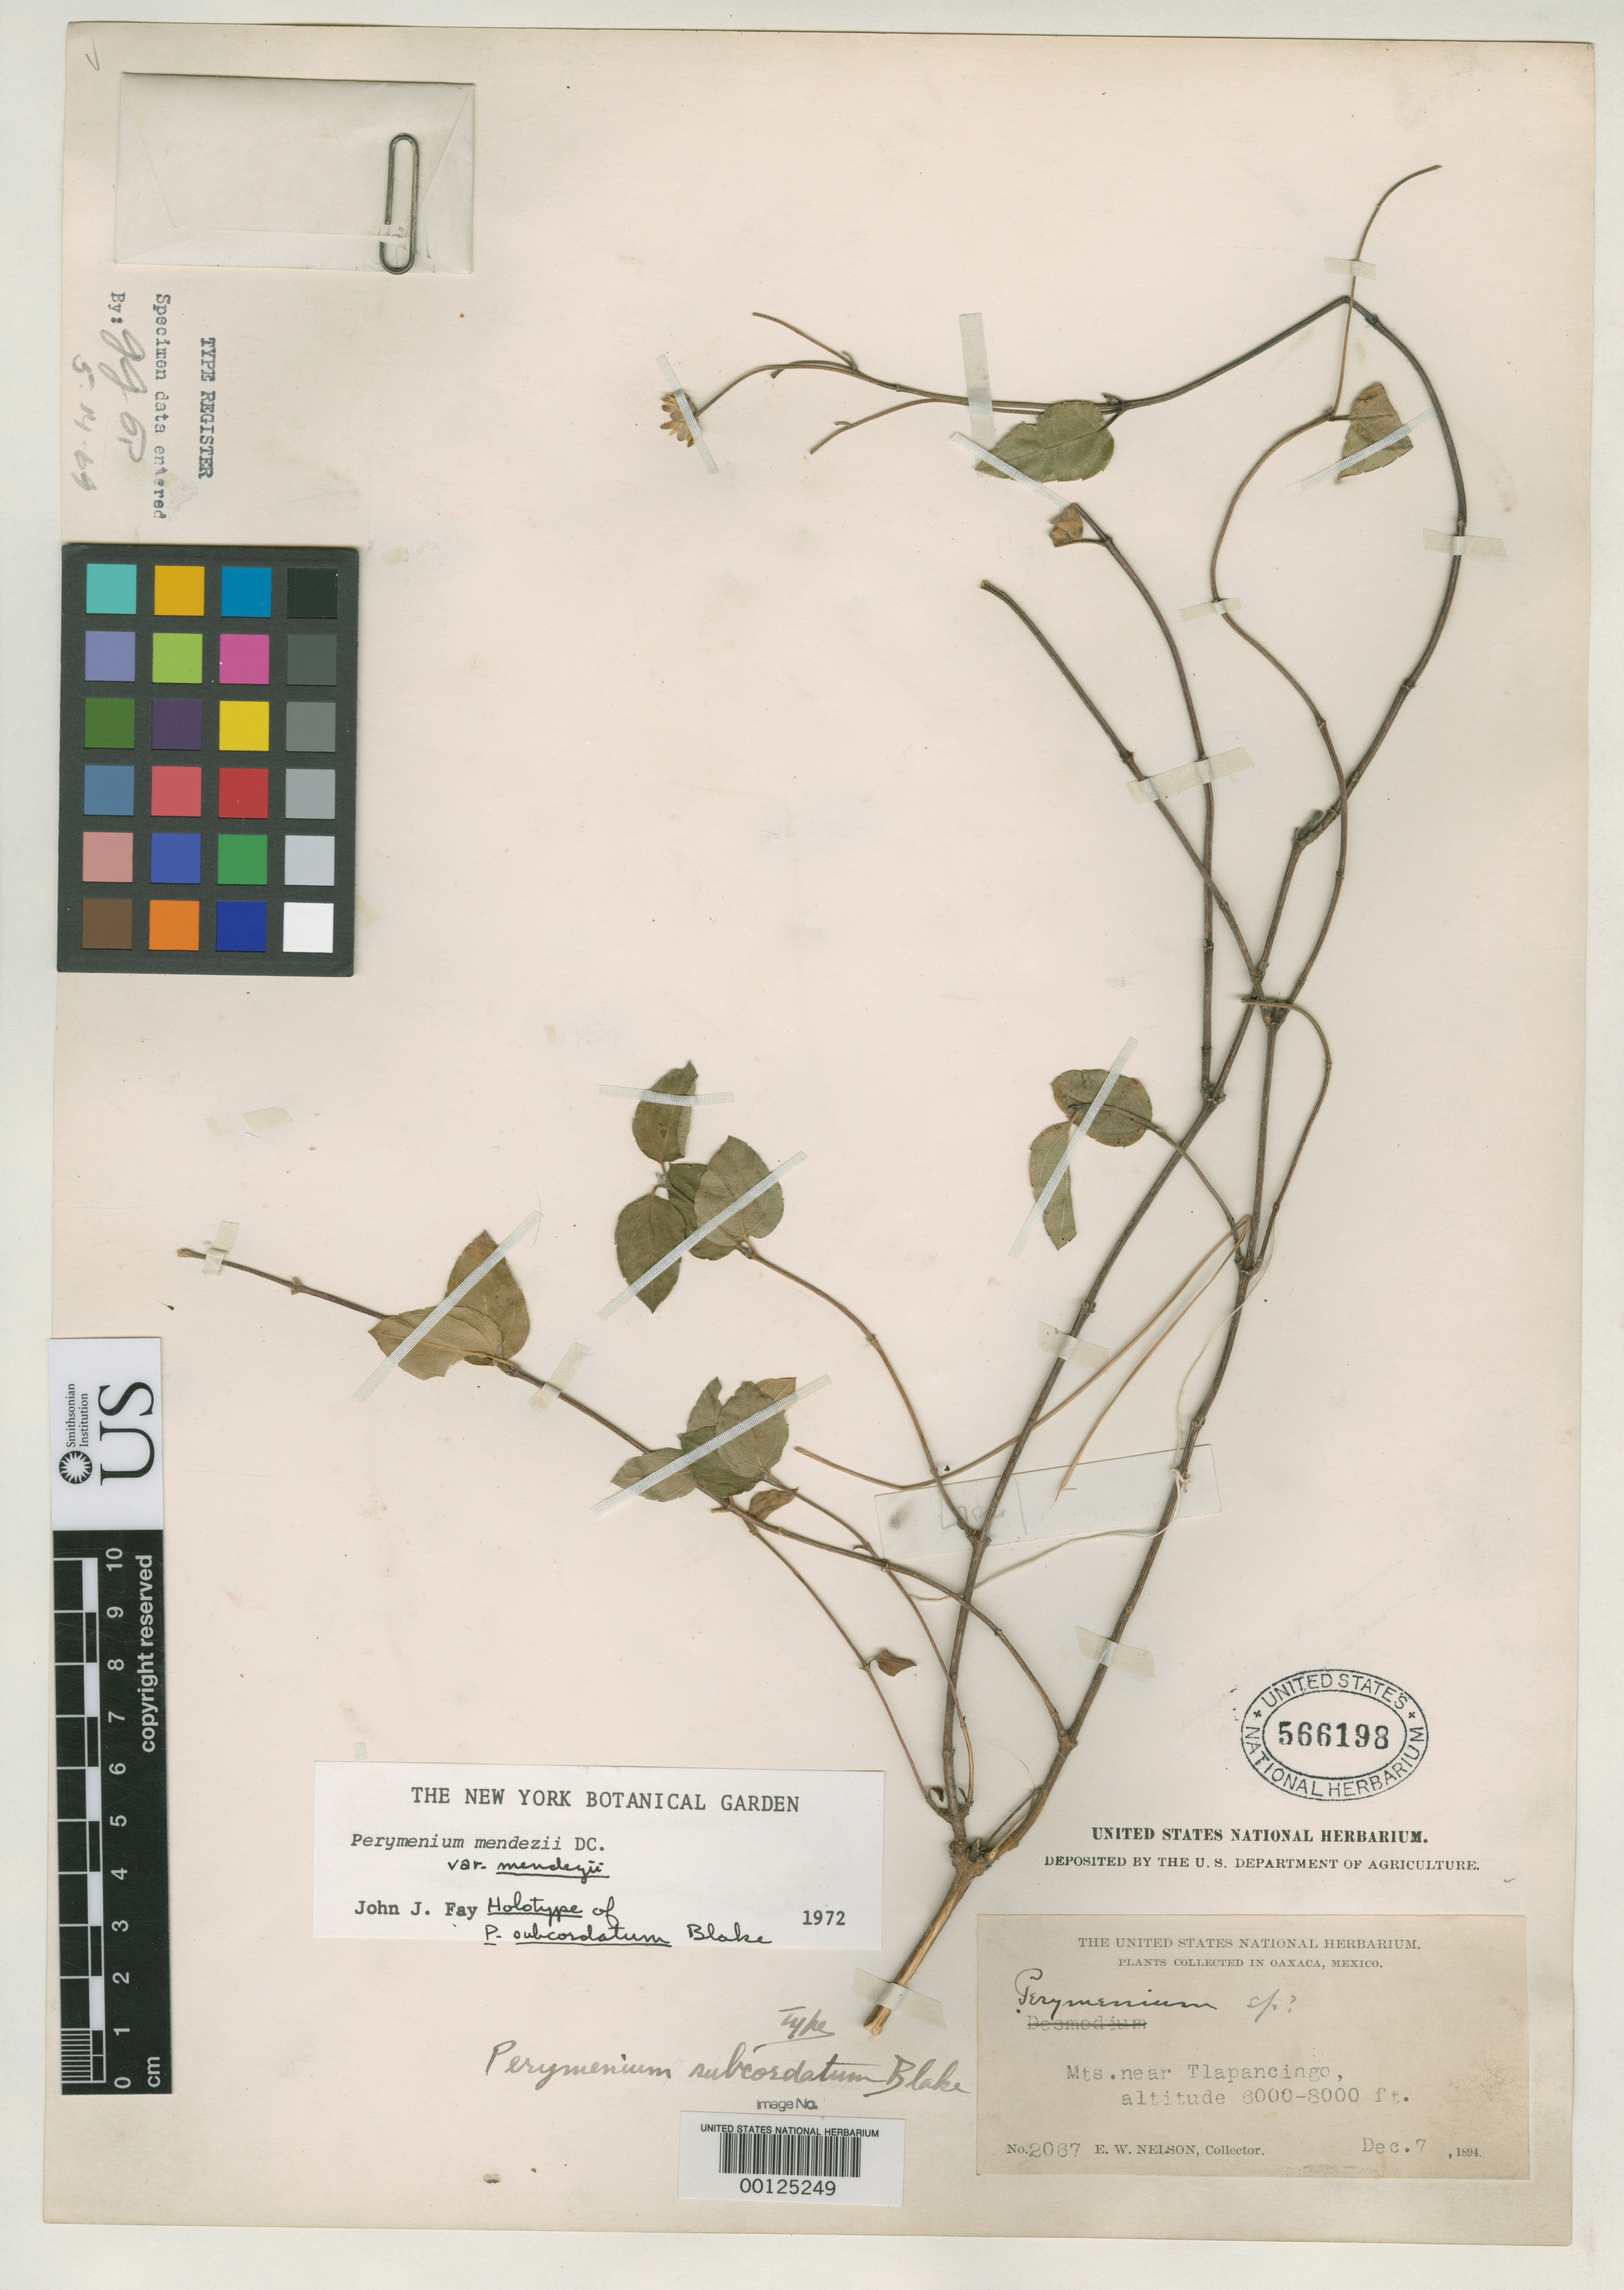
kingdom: Plantae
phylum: Tracheophyta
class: Magnoliopsida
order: Asterales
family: Asteraceae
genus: Perymenium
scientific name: Perymenium subcordatum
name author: S.F. Blake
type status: Holotype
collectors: E. W. Nelson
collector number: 2067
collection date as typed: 07 Dec 1894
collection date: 1894-12-07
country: Mexico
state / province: Oaxaca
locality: Tlapancingo.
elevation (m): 1830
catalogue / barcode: US 566198